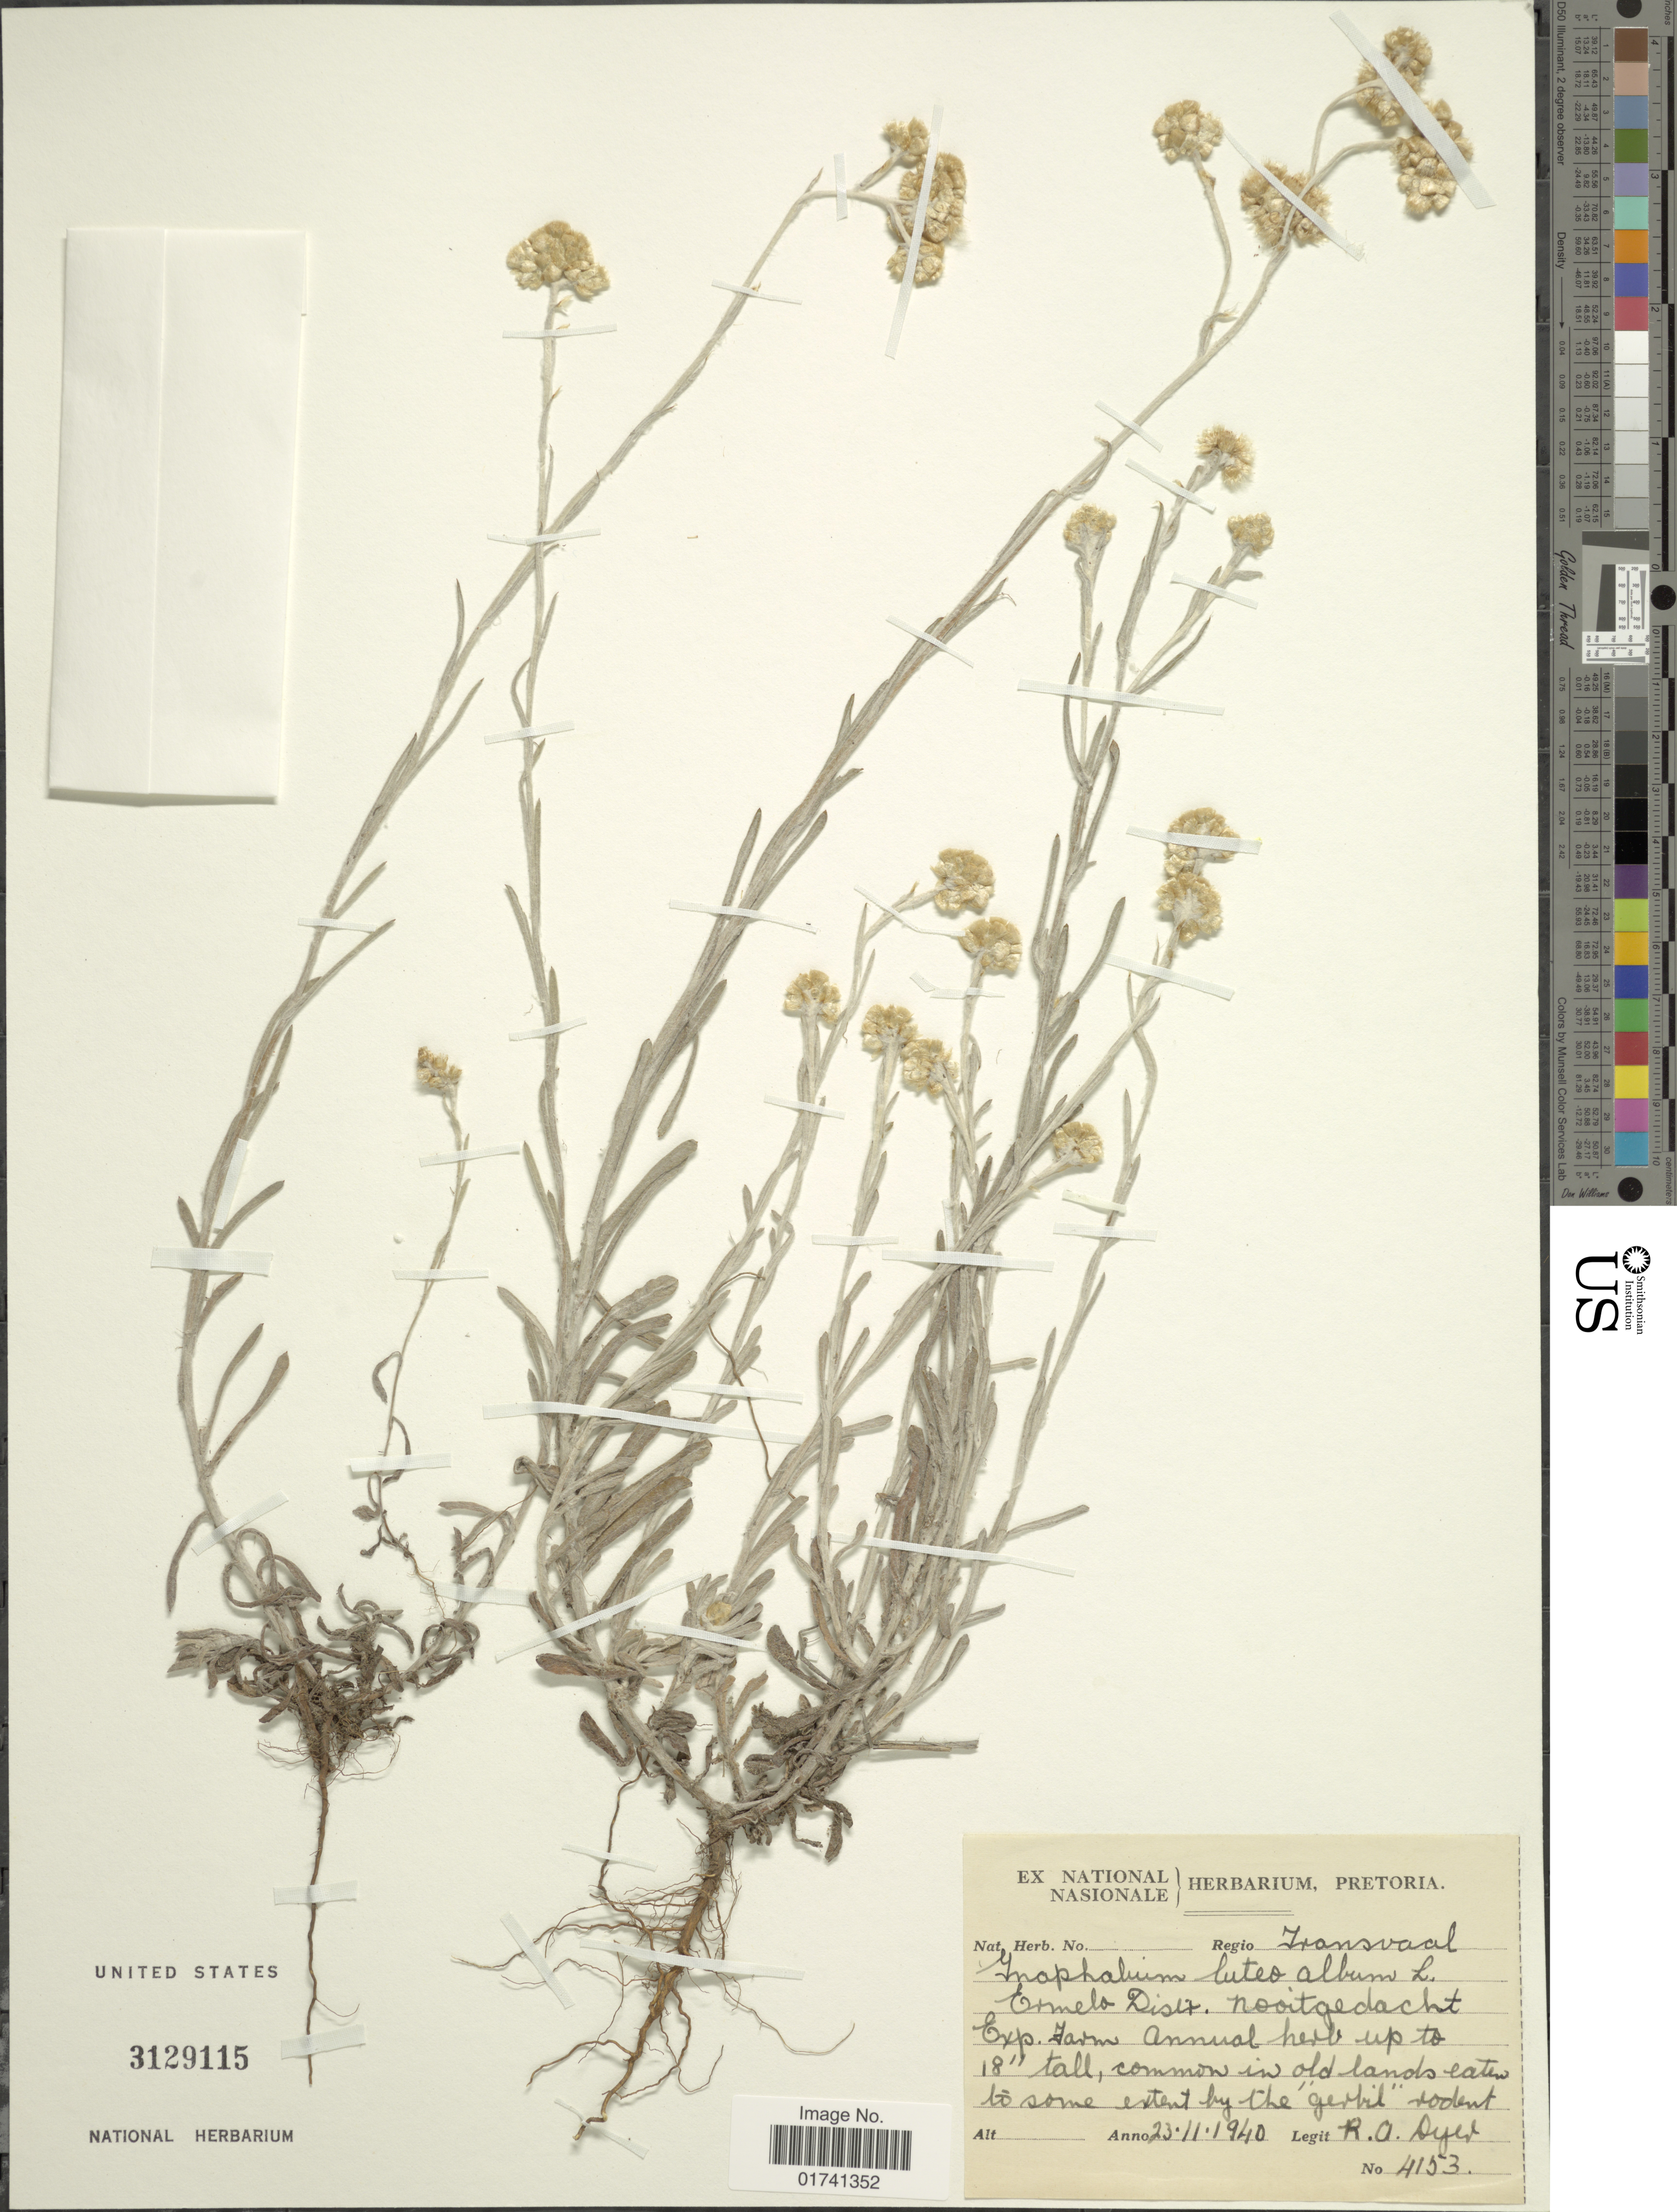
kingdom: Plantae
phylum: Tracheophyta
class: Magnoliopsida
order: Asterales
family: Asteraceae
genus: Laphangium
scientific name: Laphangium luteoalbum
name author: (L.) Tzvelev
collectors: R. A. Dyer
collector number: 4153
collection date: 1940-11-23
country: South Africa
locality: Regio Transvaal, Osmelo Dist. nooitgedacht, common in old lands.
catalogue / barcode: US 3129115